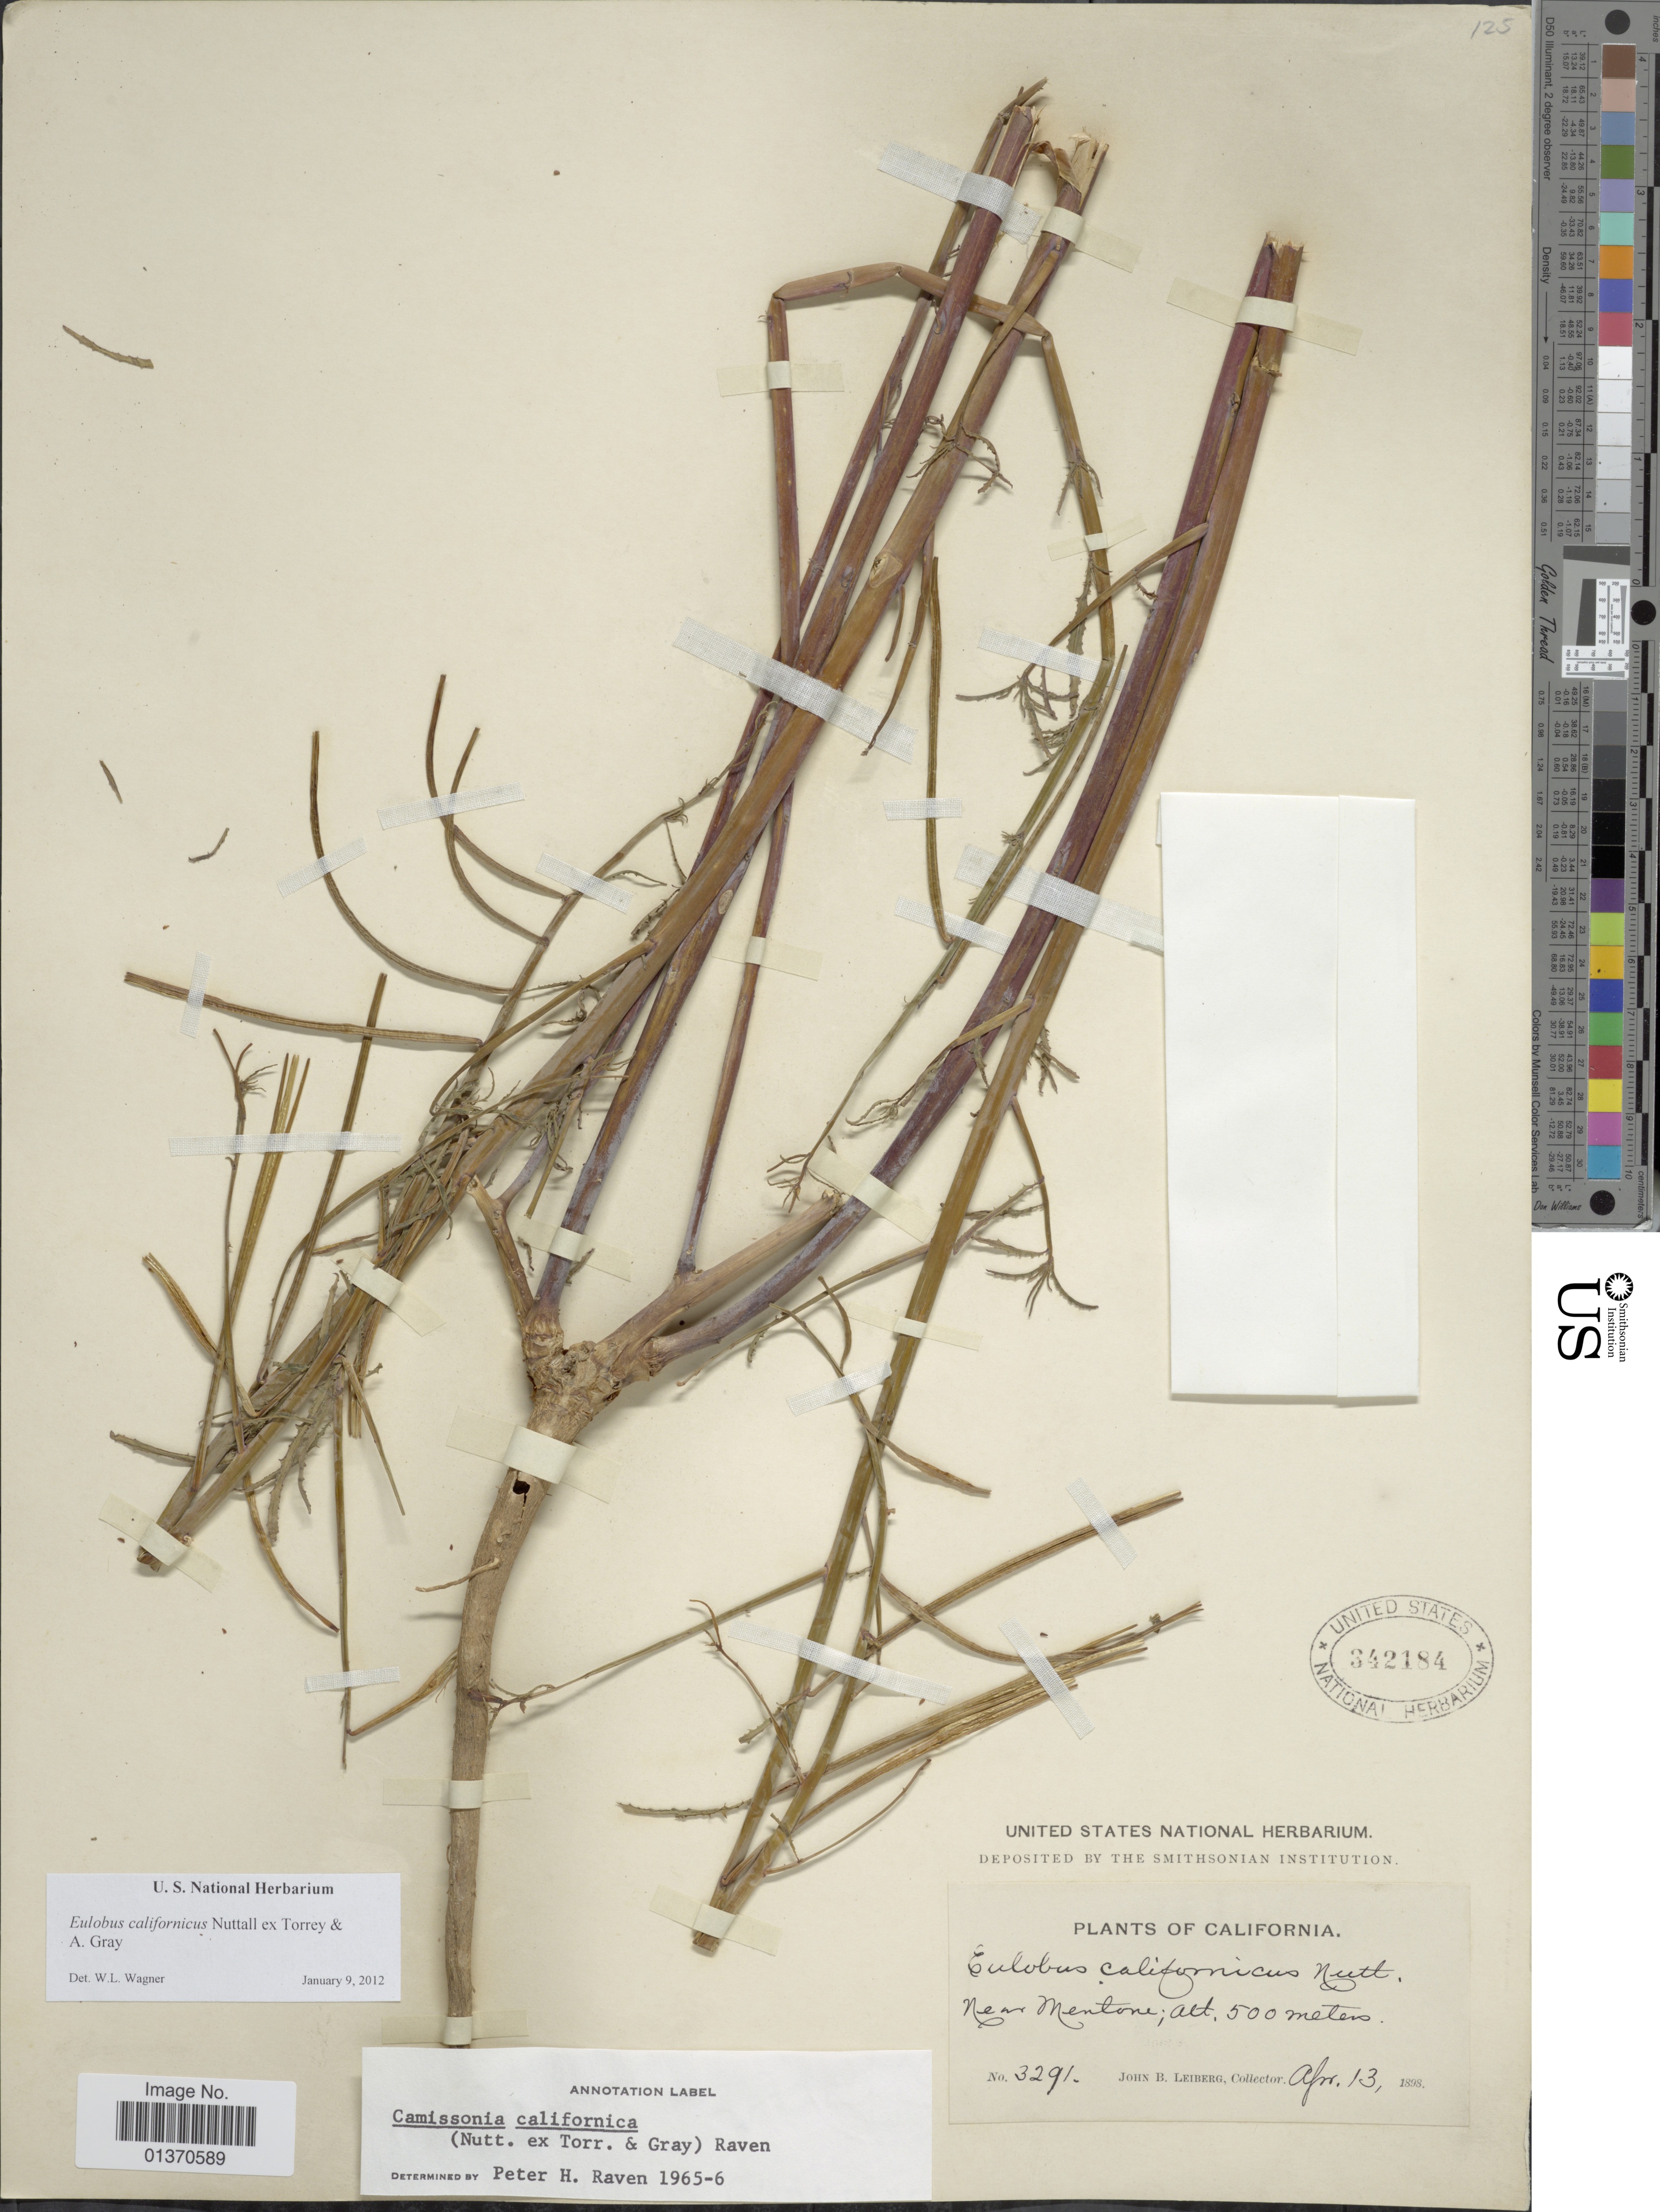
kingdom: Plantae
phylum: Tracheophyta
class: Magnoliopsida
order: Myrtales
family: Onagraceae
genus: Eulobus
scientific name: Eulobus californicus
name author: Nutt. ex Torr. & A. Gray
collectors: J. B. Leiberg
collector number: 3291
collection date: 1898-04-13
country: United States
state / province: California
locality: Near Mentone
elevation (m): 500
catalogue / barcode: US 342184